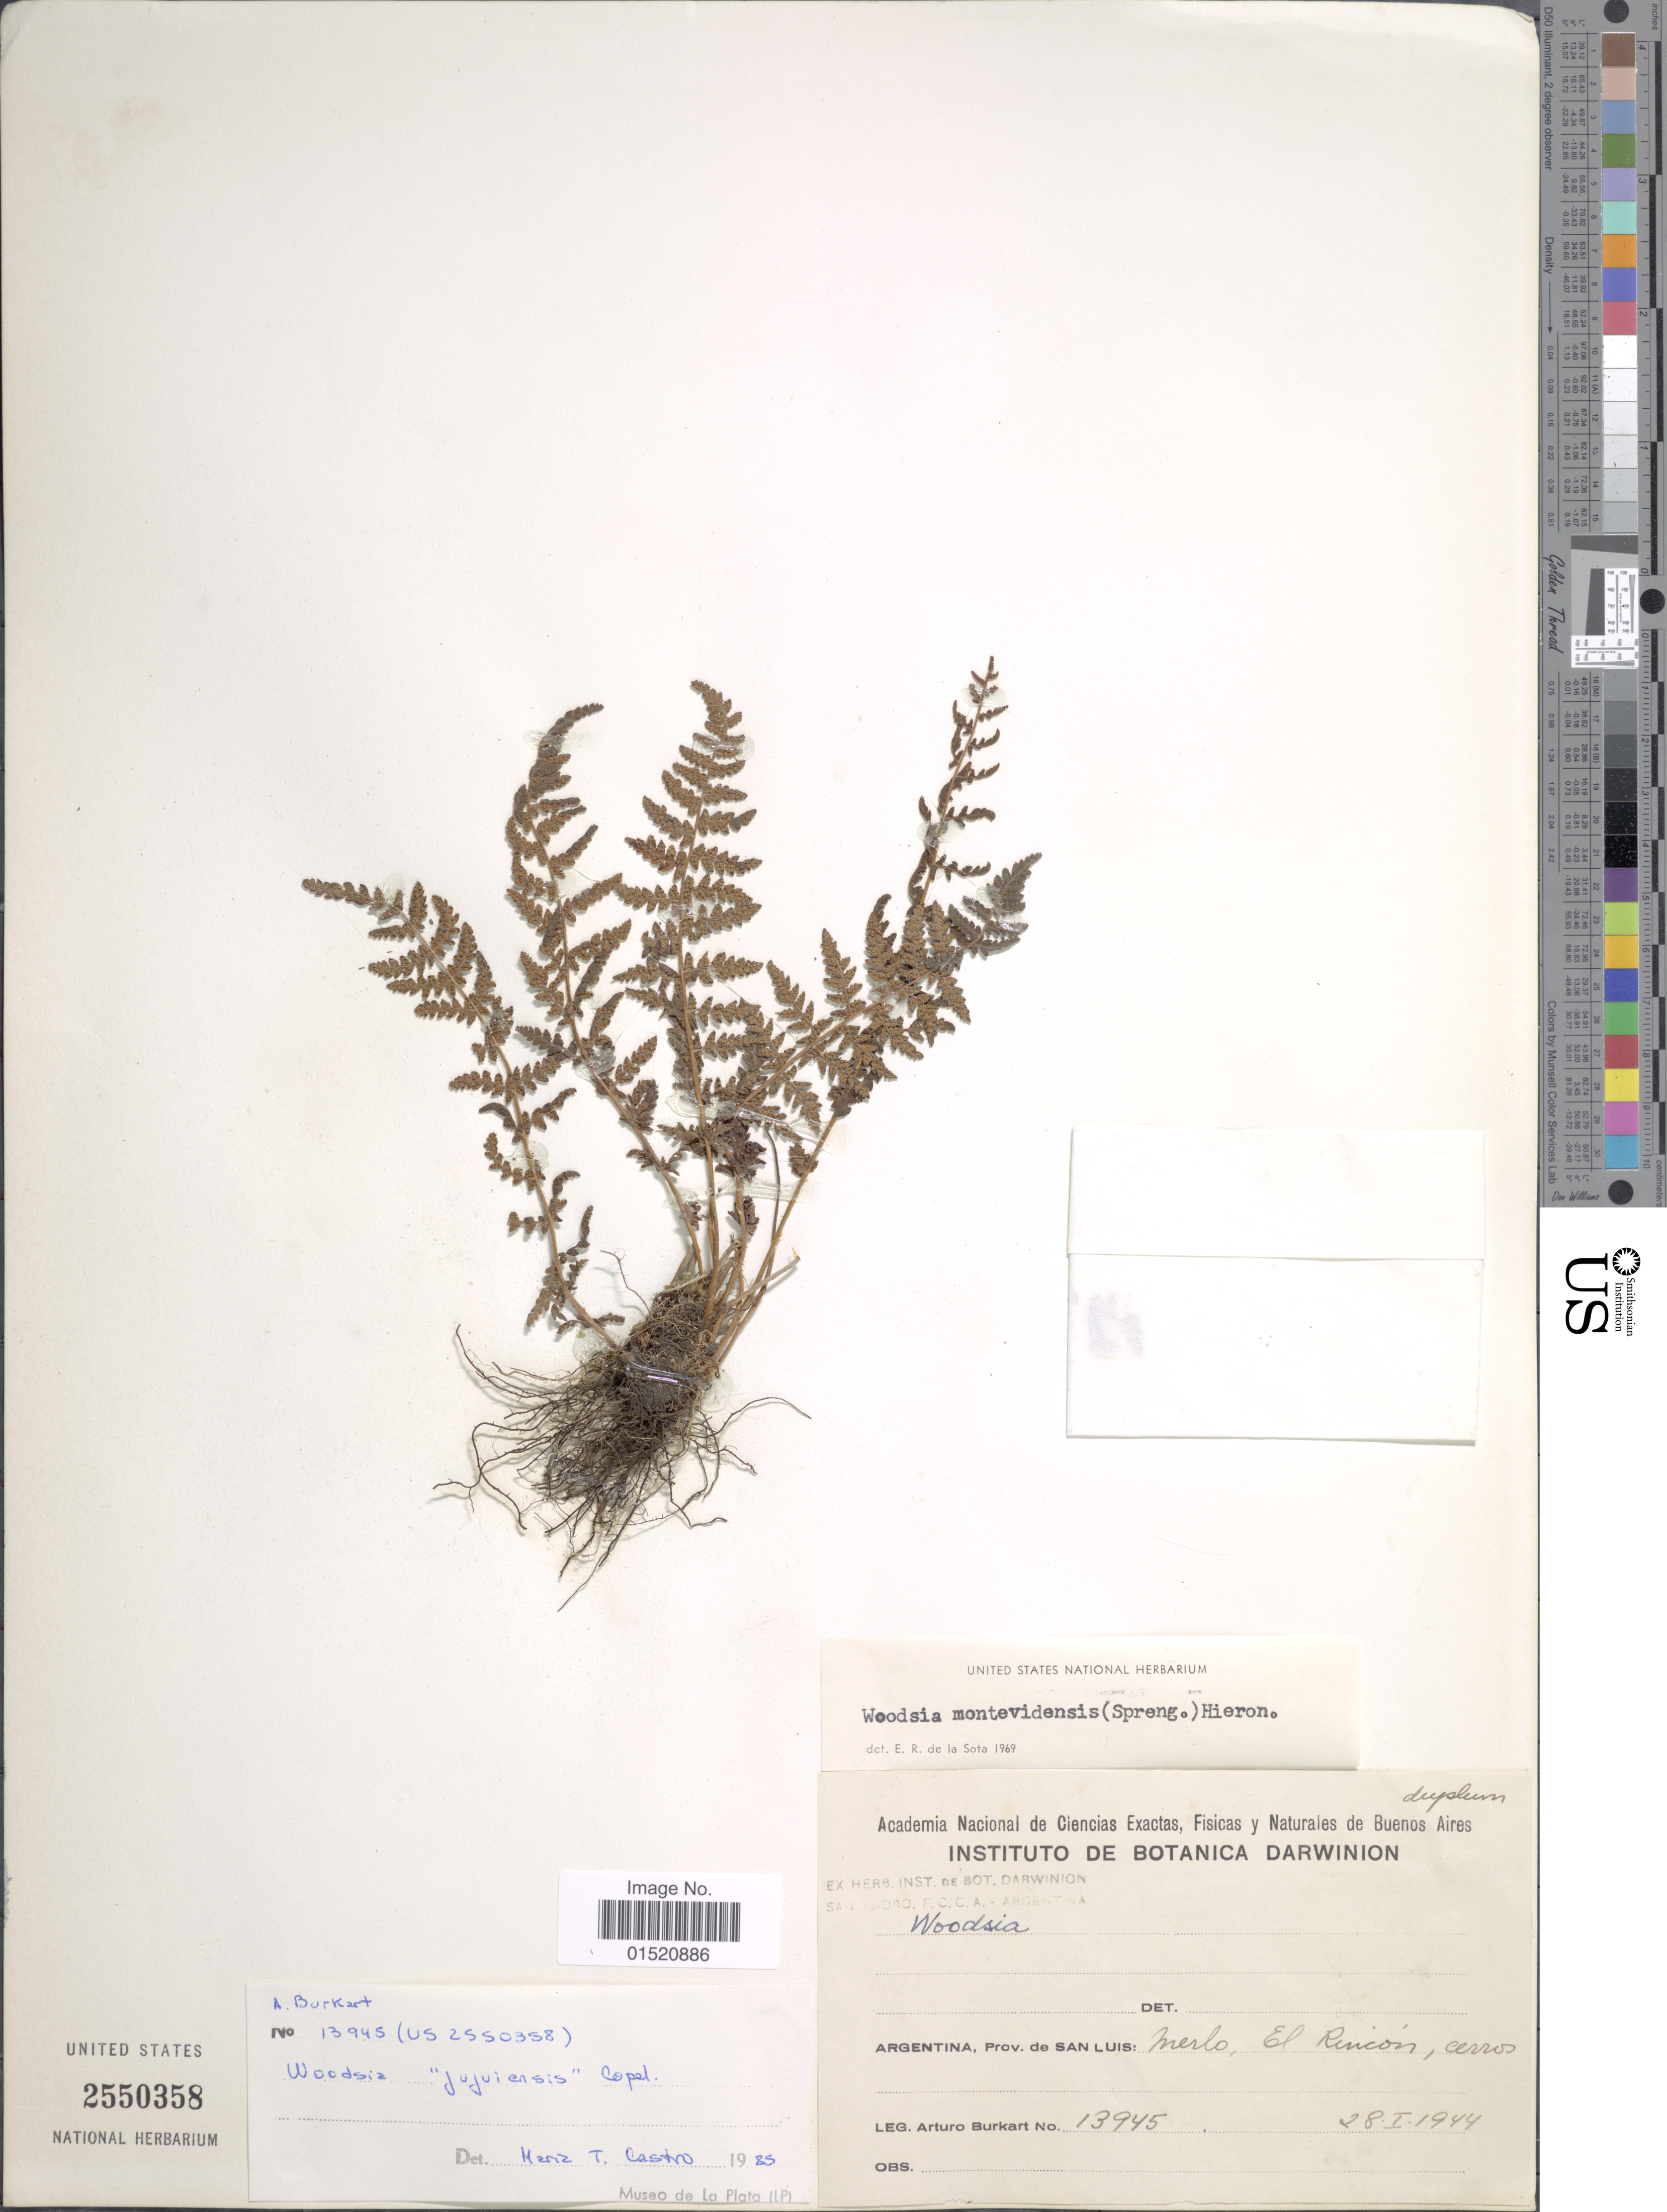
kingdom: Plantae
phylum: Tracheophyta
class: Polypodiopsida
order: Polypodiales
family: Woodsiaceae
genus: Woodsia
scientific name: Woodsia montevidensis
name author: (Spreng.) Hieron.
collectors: A. E. Burkart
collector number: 13945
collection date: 1944-01-28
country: Argentina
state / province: San Luis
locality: Merlo, El incon, cerros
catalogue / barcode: US 2550358